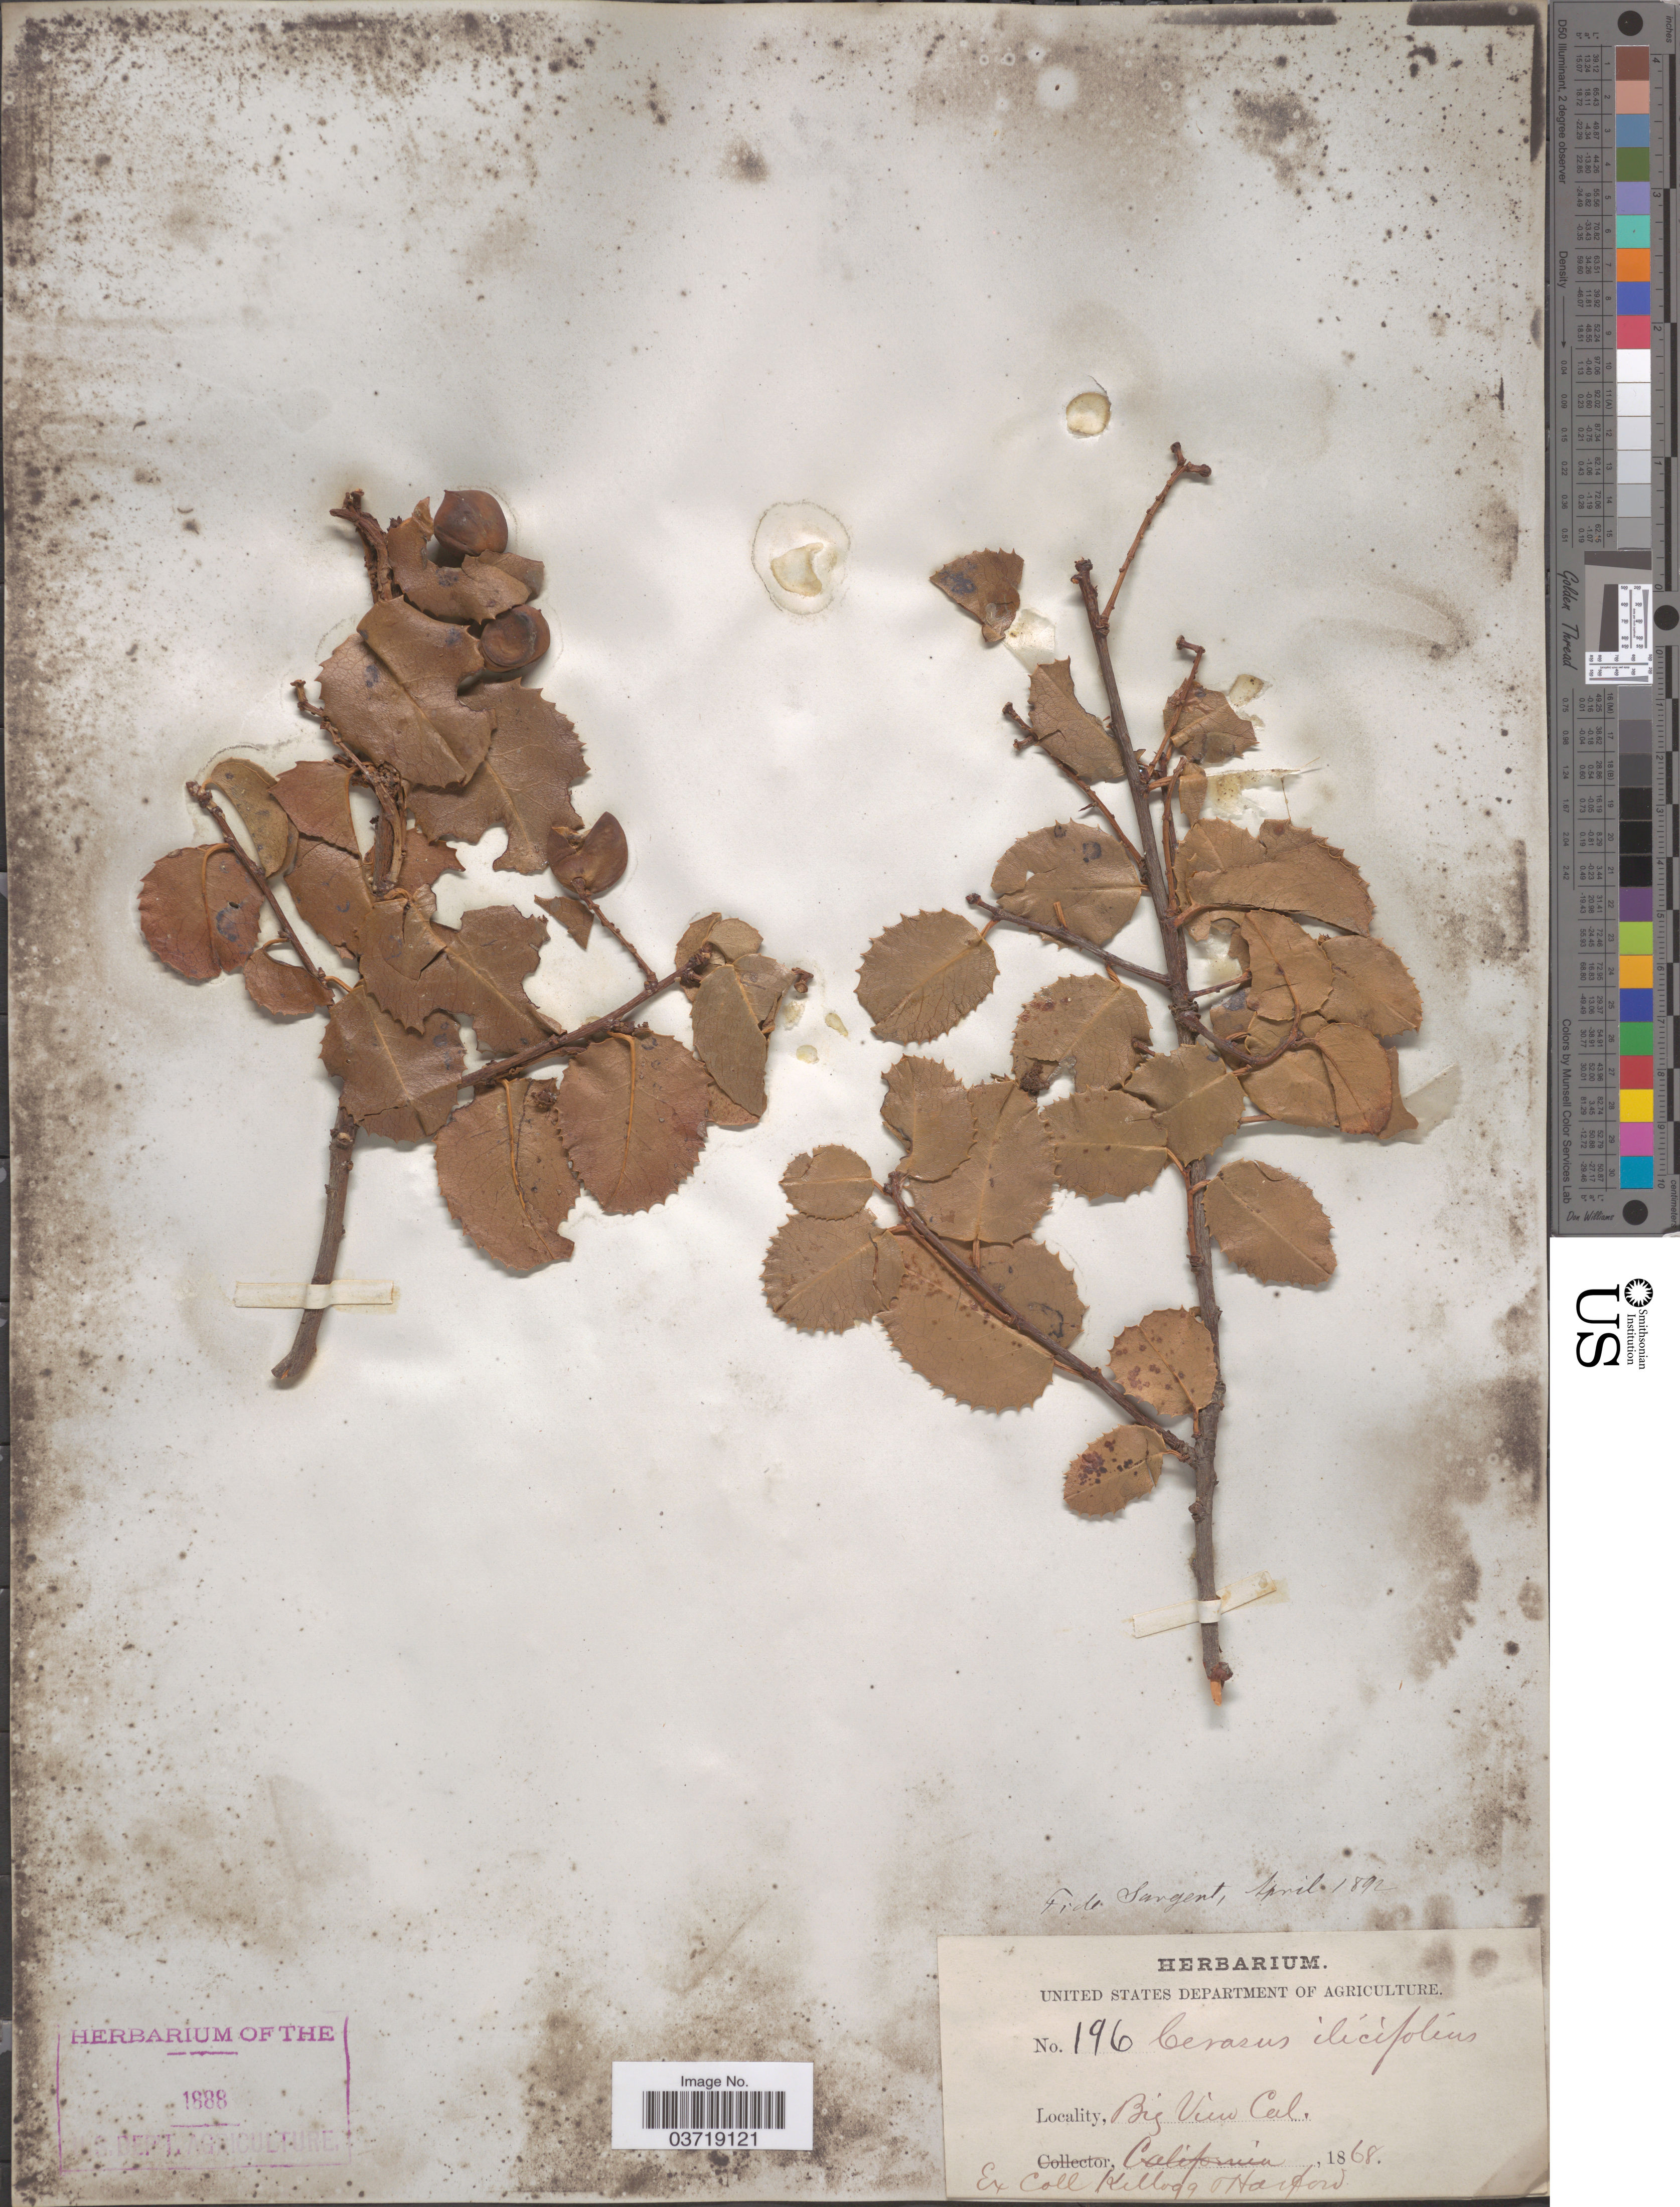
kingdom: Plantae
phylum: Tracheophyta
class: Magnoliopsida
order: Rosales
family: Rosaceae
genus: Prunus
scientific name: Prunus ilicifolia var. ilicifolia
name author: (Nutt. ex Hook. & Arn.) D. Dietr.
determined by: Strong, Mark T., (BOT), Smithsonian Institution - National Museum of Natural History (UNITED STATES)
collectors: -- Kellogg & Harford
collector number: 196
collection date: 1868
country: United States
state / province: California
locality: Big View.